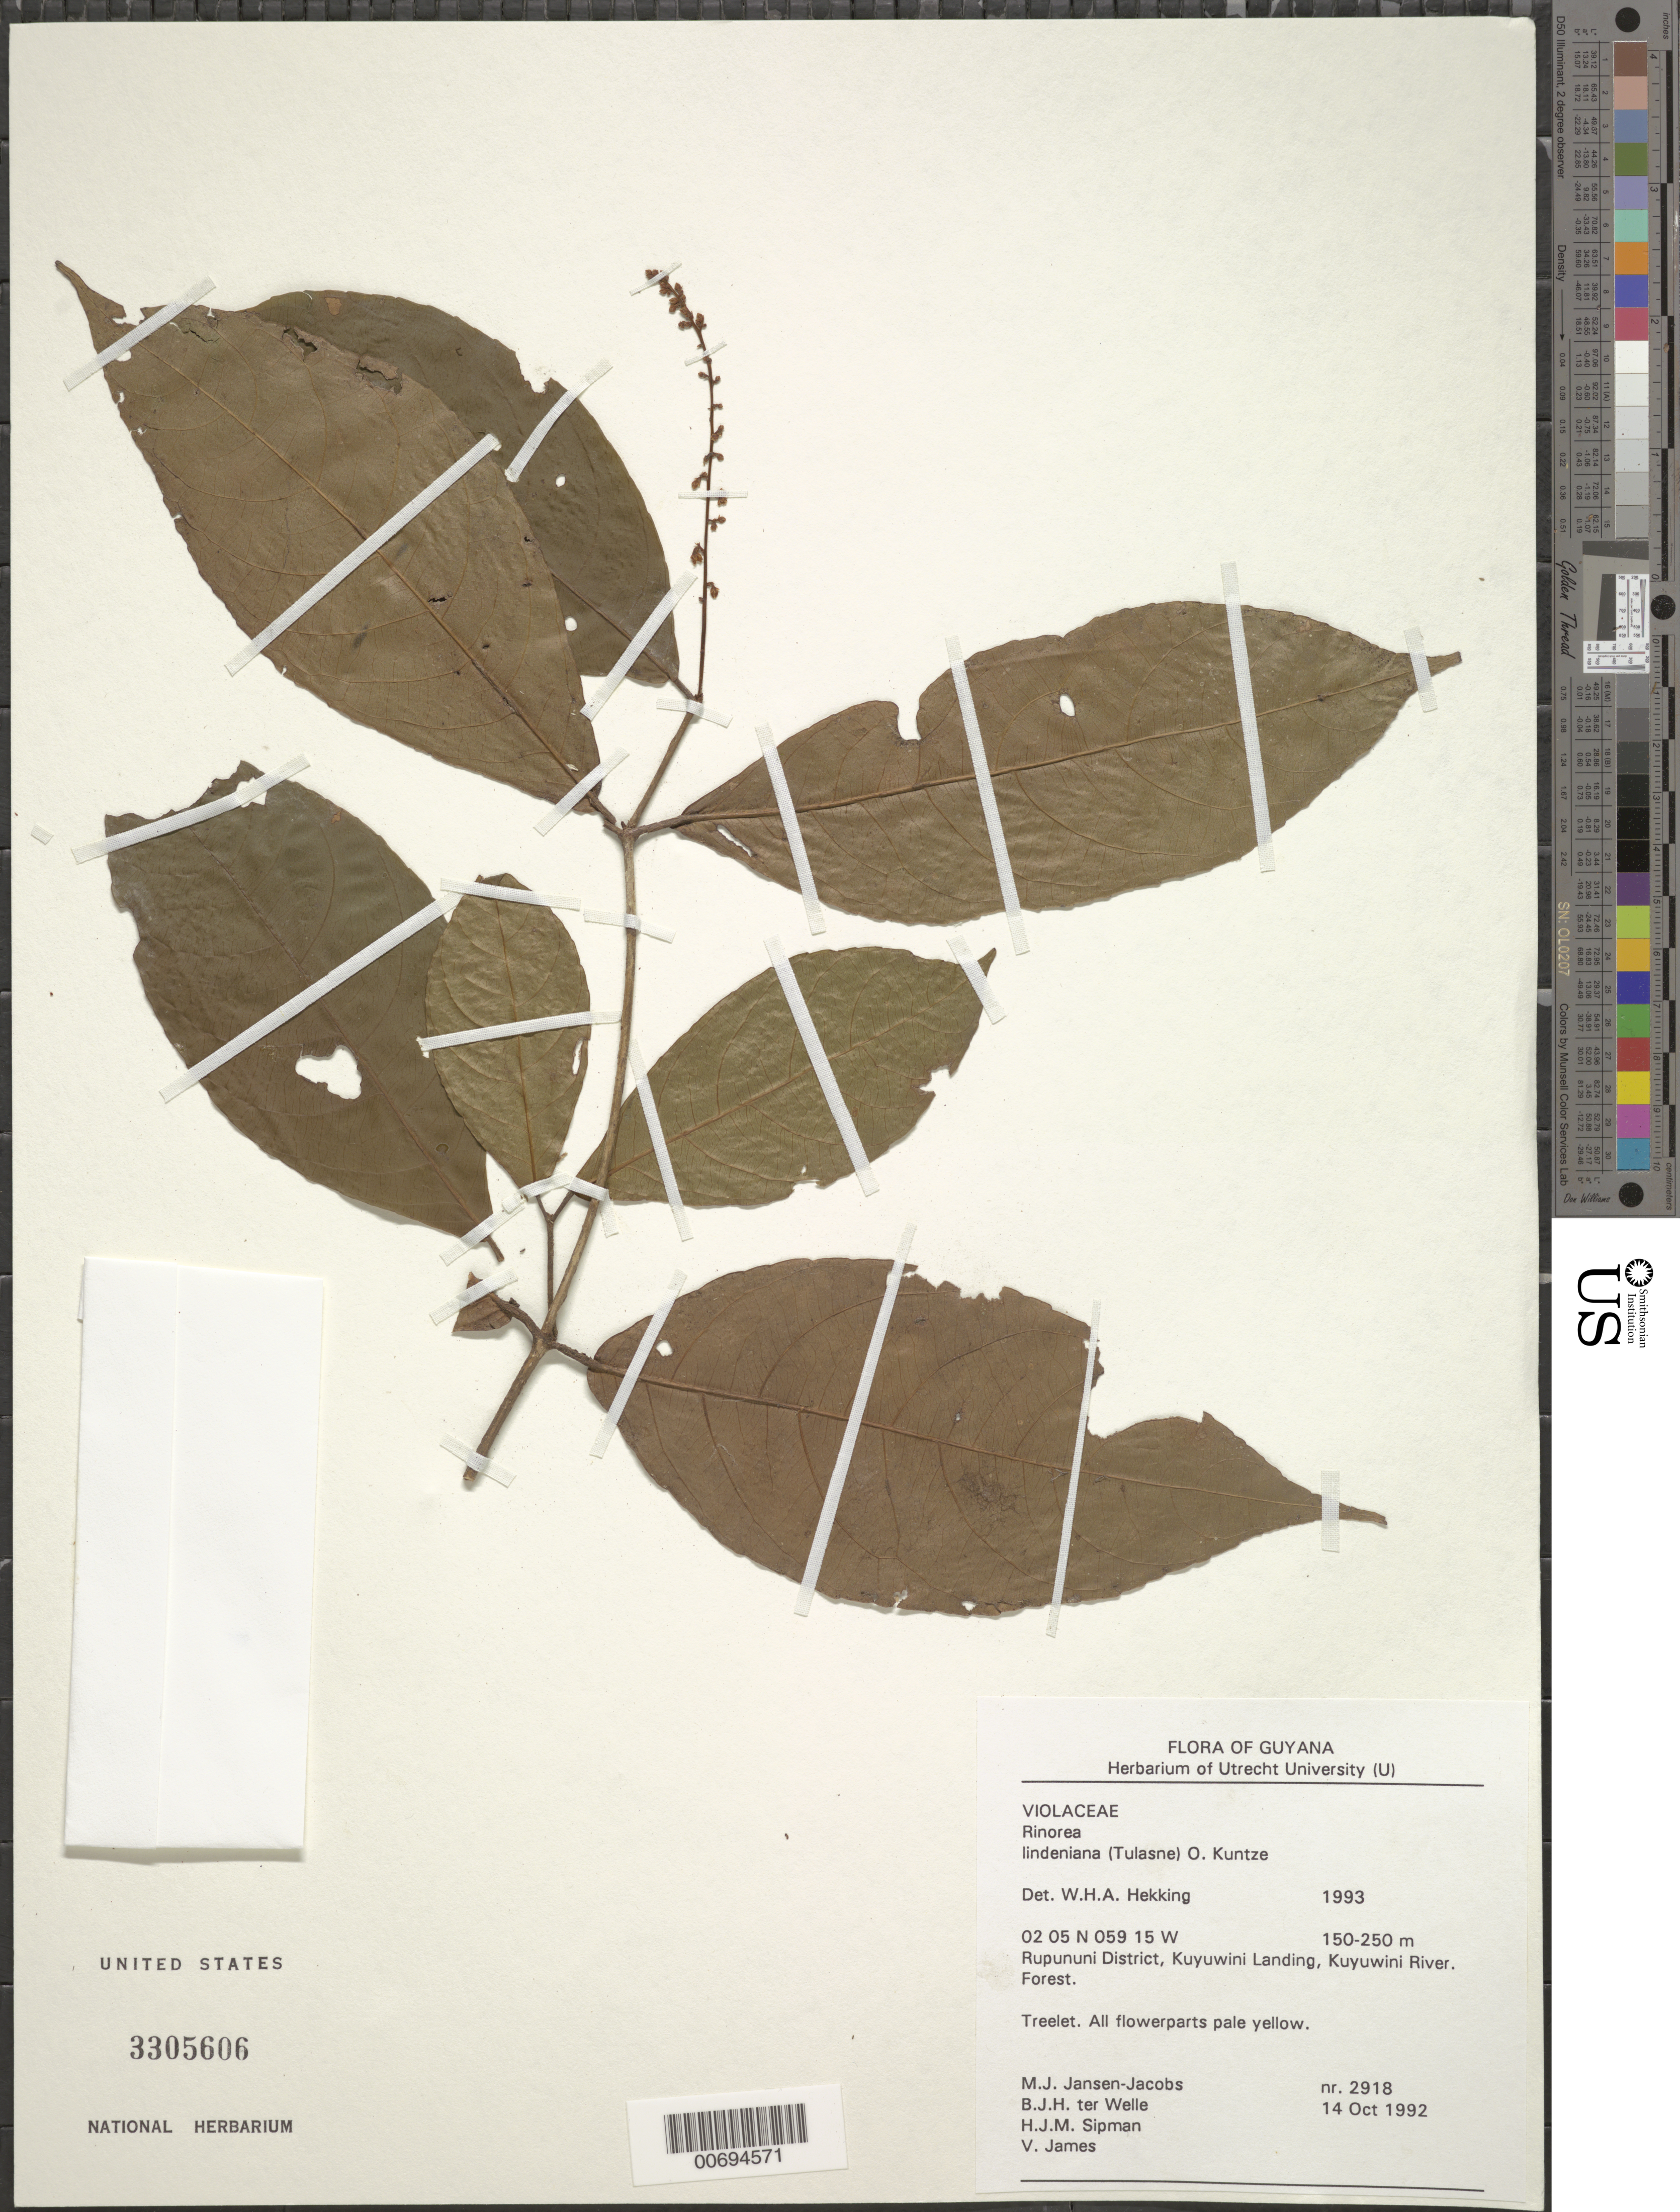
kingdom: Plantae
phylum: Tracheophyta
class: Magnoliopsida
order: Malpighiales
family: Violaceae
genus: Rinorea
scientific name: Rinorea lindeniana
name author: (Tul.) Kuntze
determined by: Hekking, W. H. A.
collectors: M. J. Jansen-Jacobs, B. Welle, H. J. M. Sipman & V. James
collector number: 2918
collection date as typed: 14-Oct-92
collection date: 1992-10-14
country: Guyana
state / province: U. Takutu-U. Essequibo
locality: Kuyuwini Landing, Kuyuwini River, Rupununi District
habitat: Forest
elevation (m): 150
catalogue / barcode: US 3305606